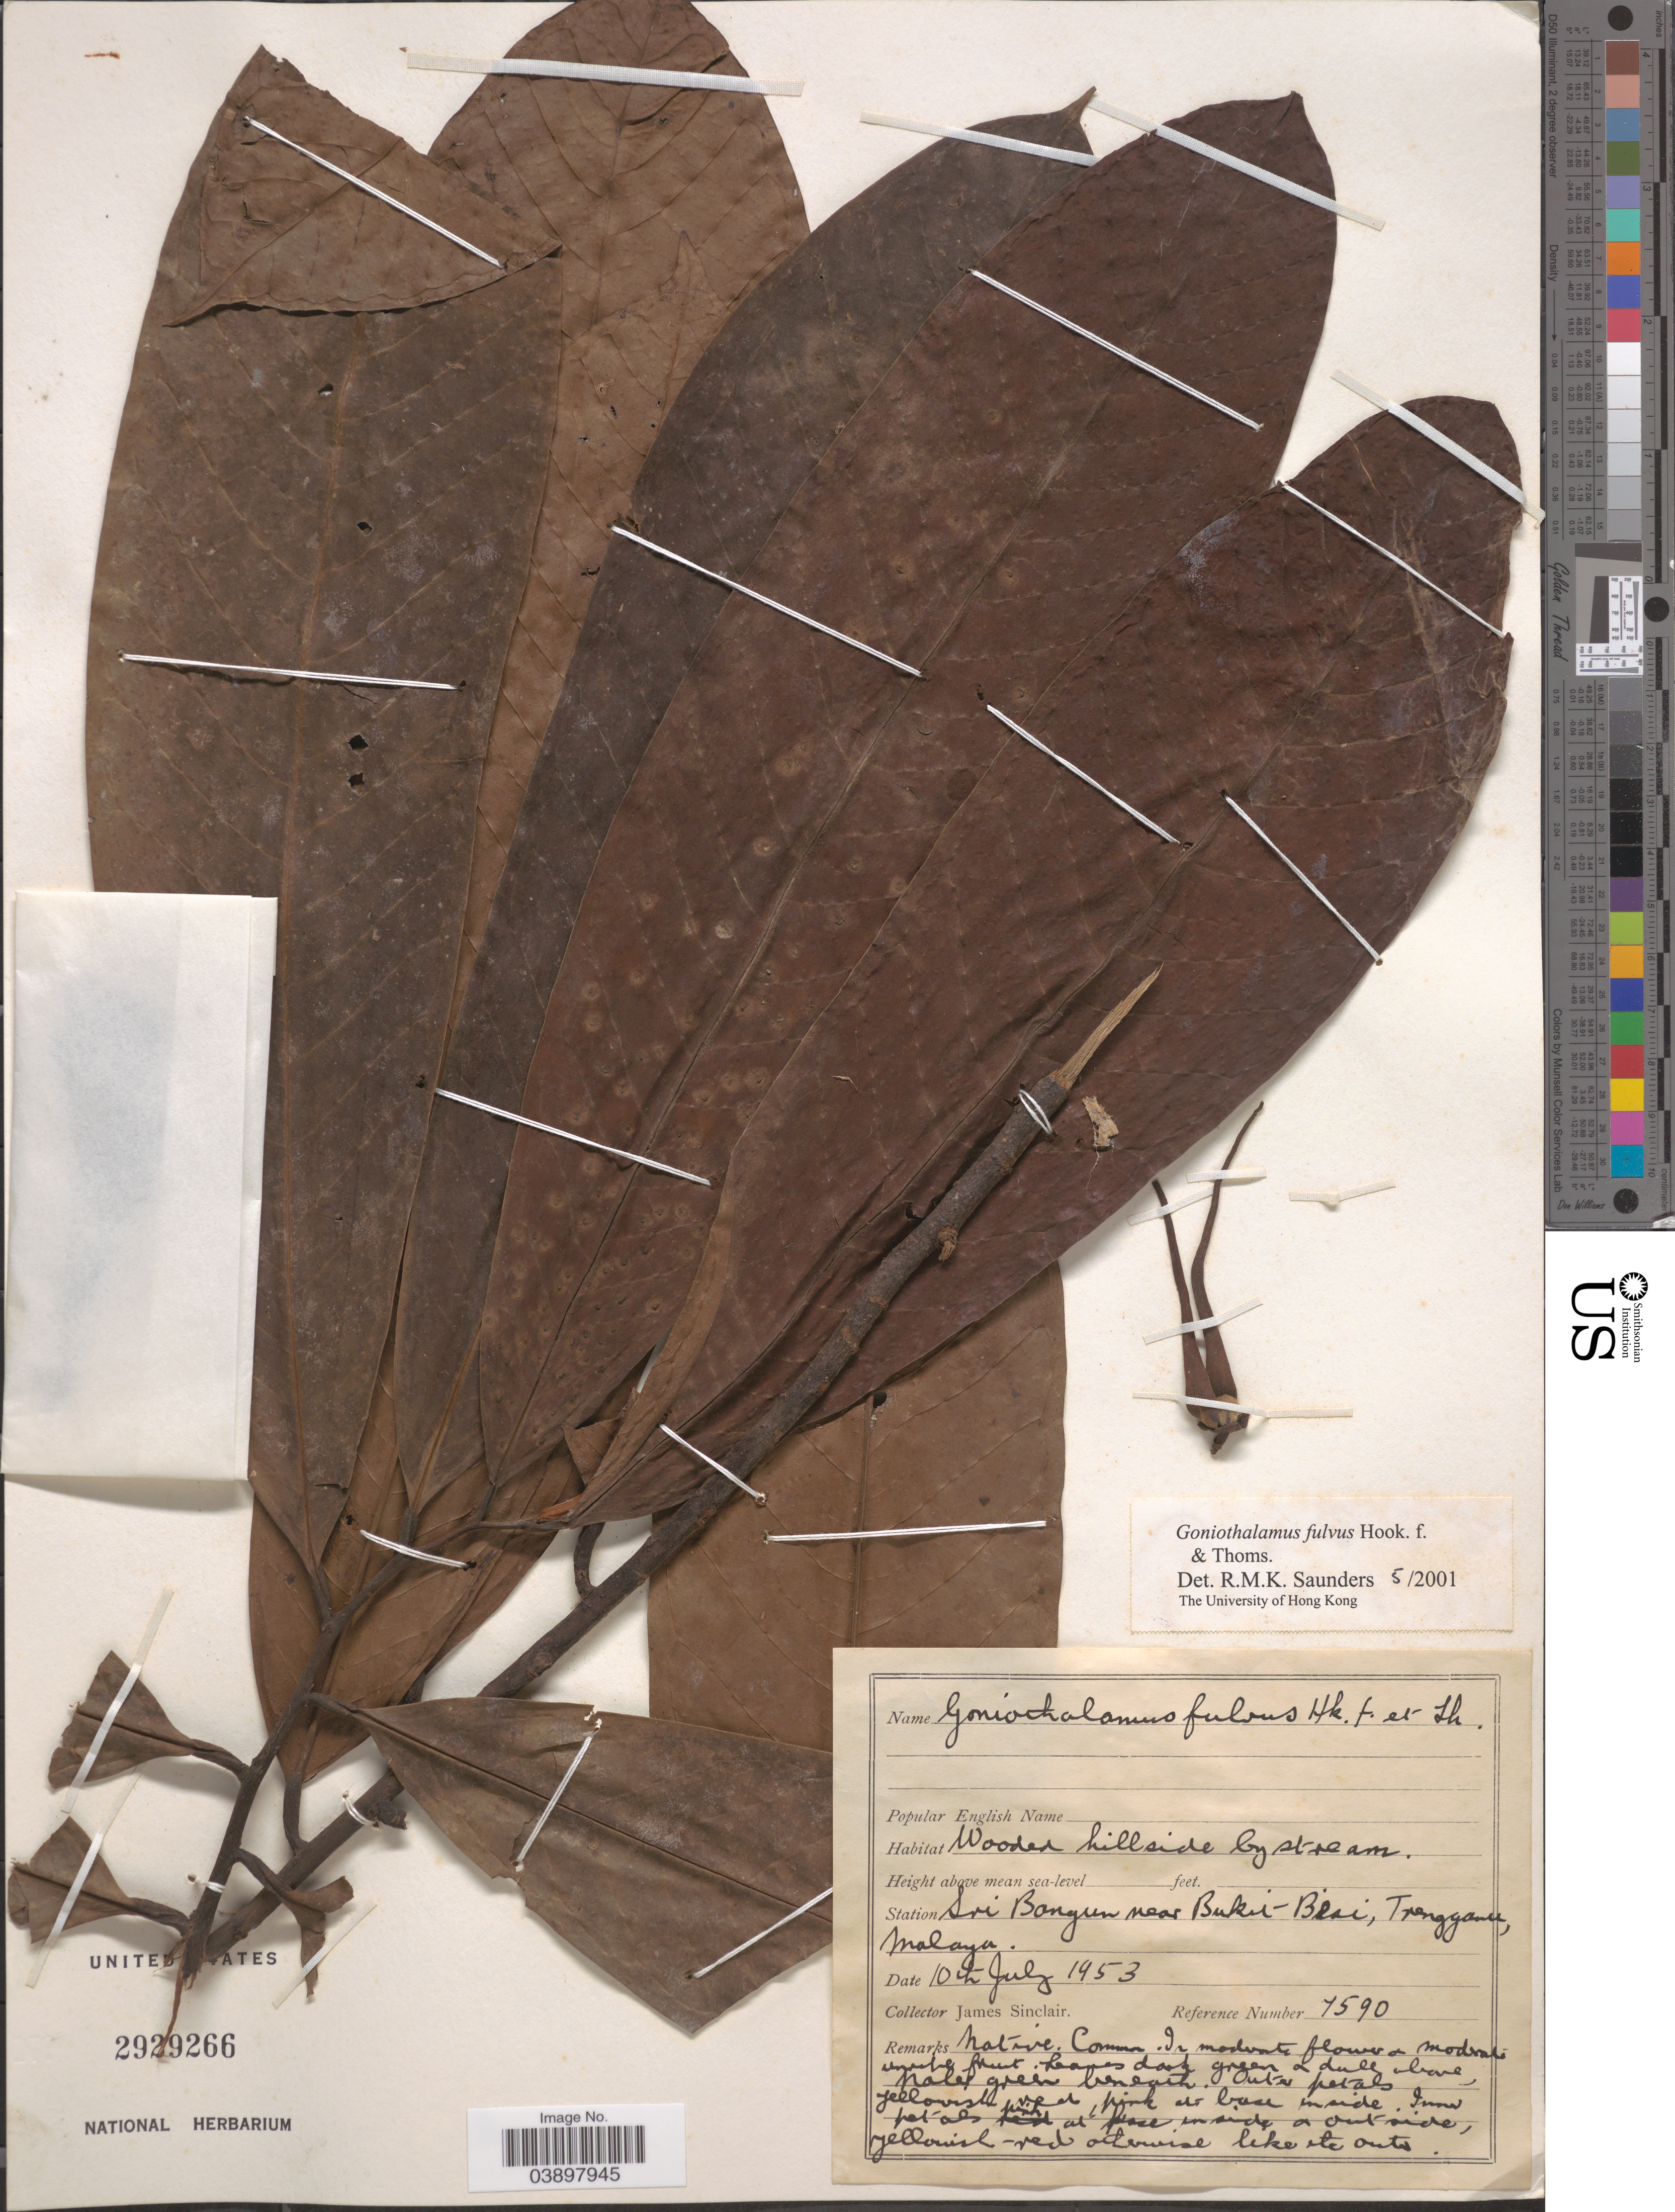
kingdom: Plantae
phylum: Tracheophyta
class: Magnoliopsida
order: Magnoliales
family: Annonaceae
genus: Goniothalamus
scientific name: Goniothalamus fulvus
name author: Hook. f. & Thomson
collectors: J. Sinclair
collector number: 7590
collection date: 1953-07-10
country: Malaysia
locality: Wooded hillside by stream. Station Sri Bangun near Bukit Besi, Trengganu, Malaya.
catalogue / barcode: US 2929266